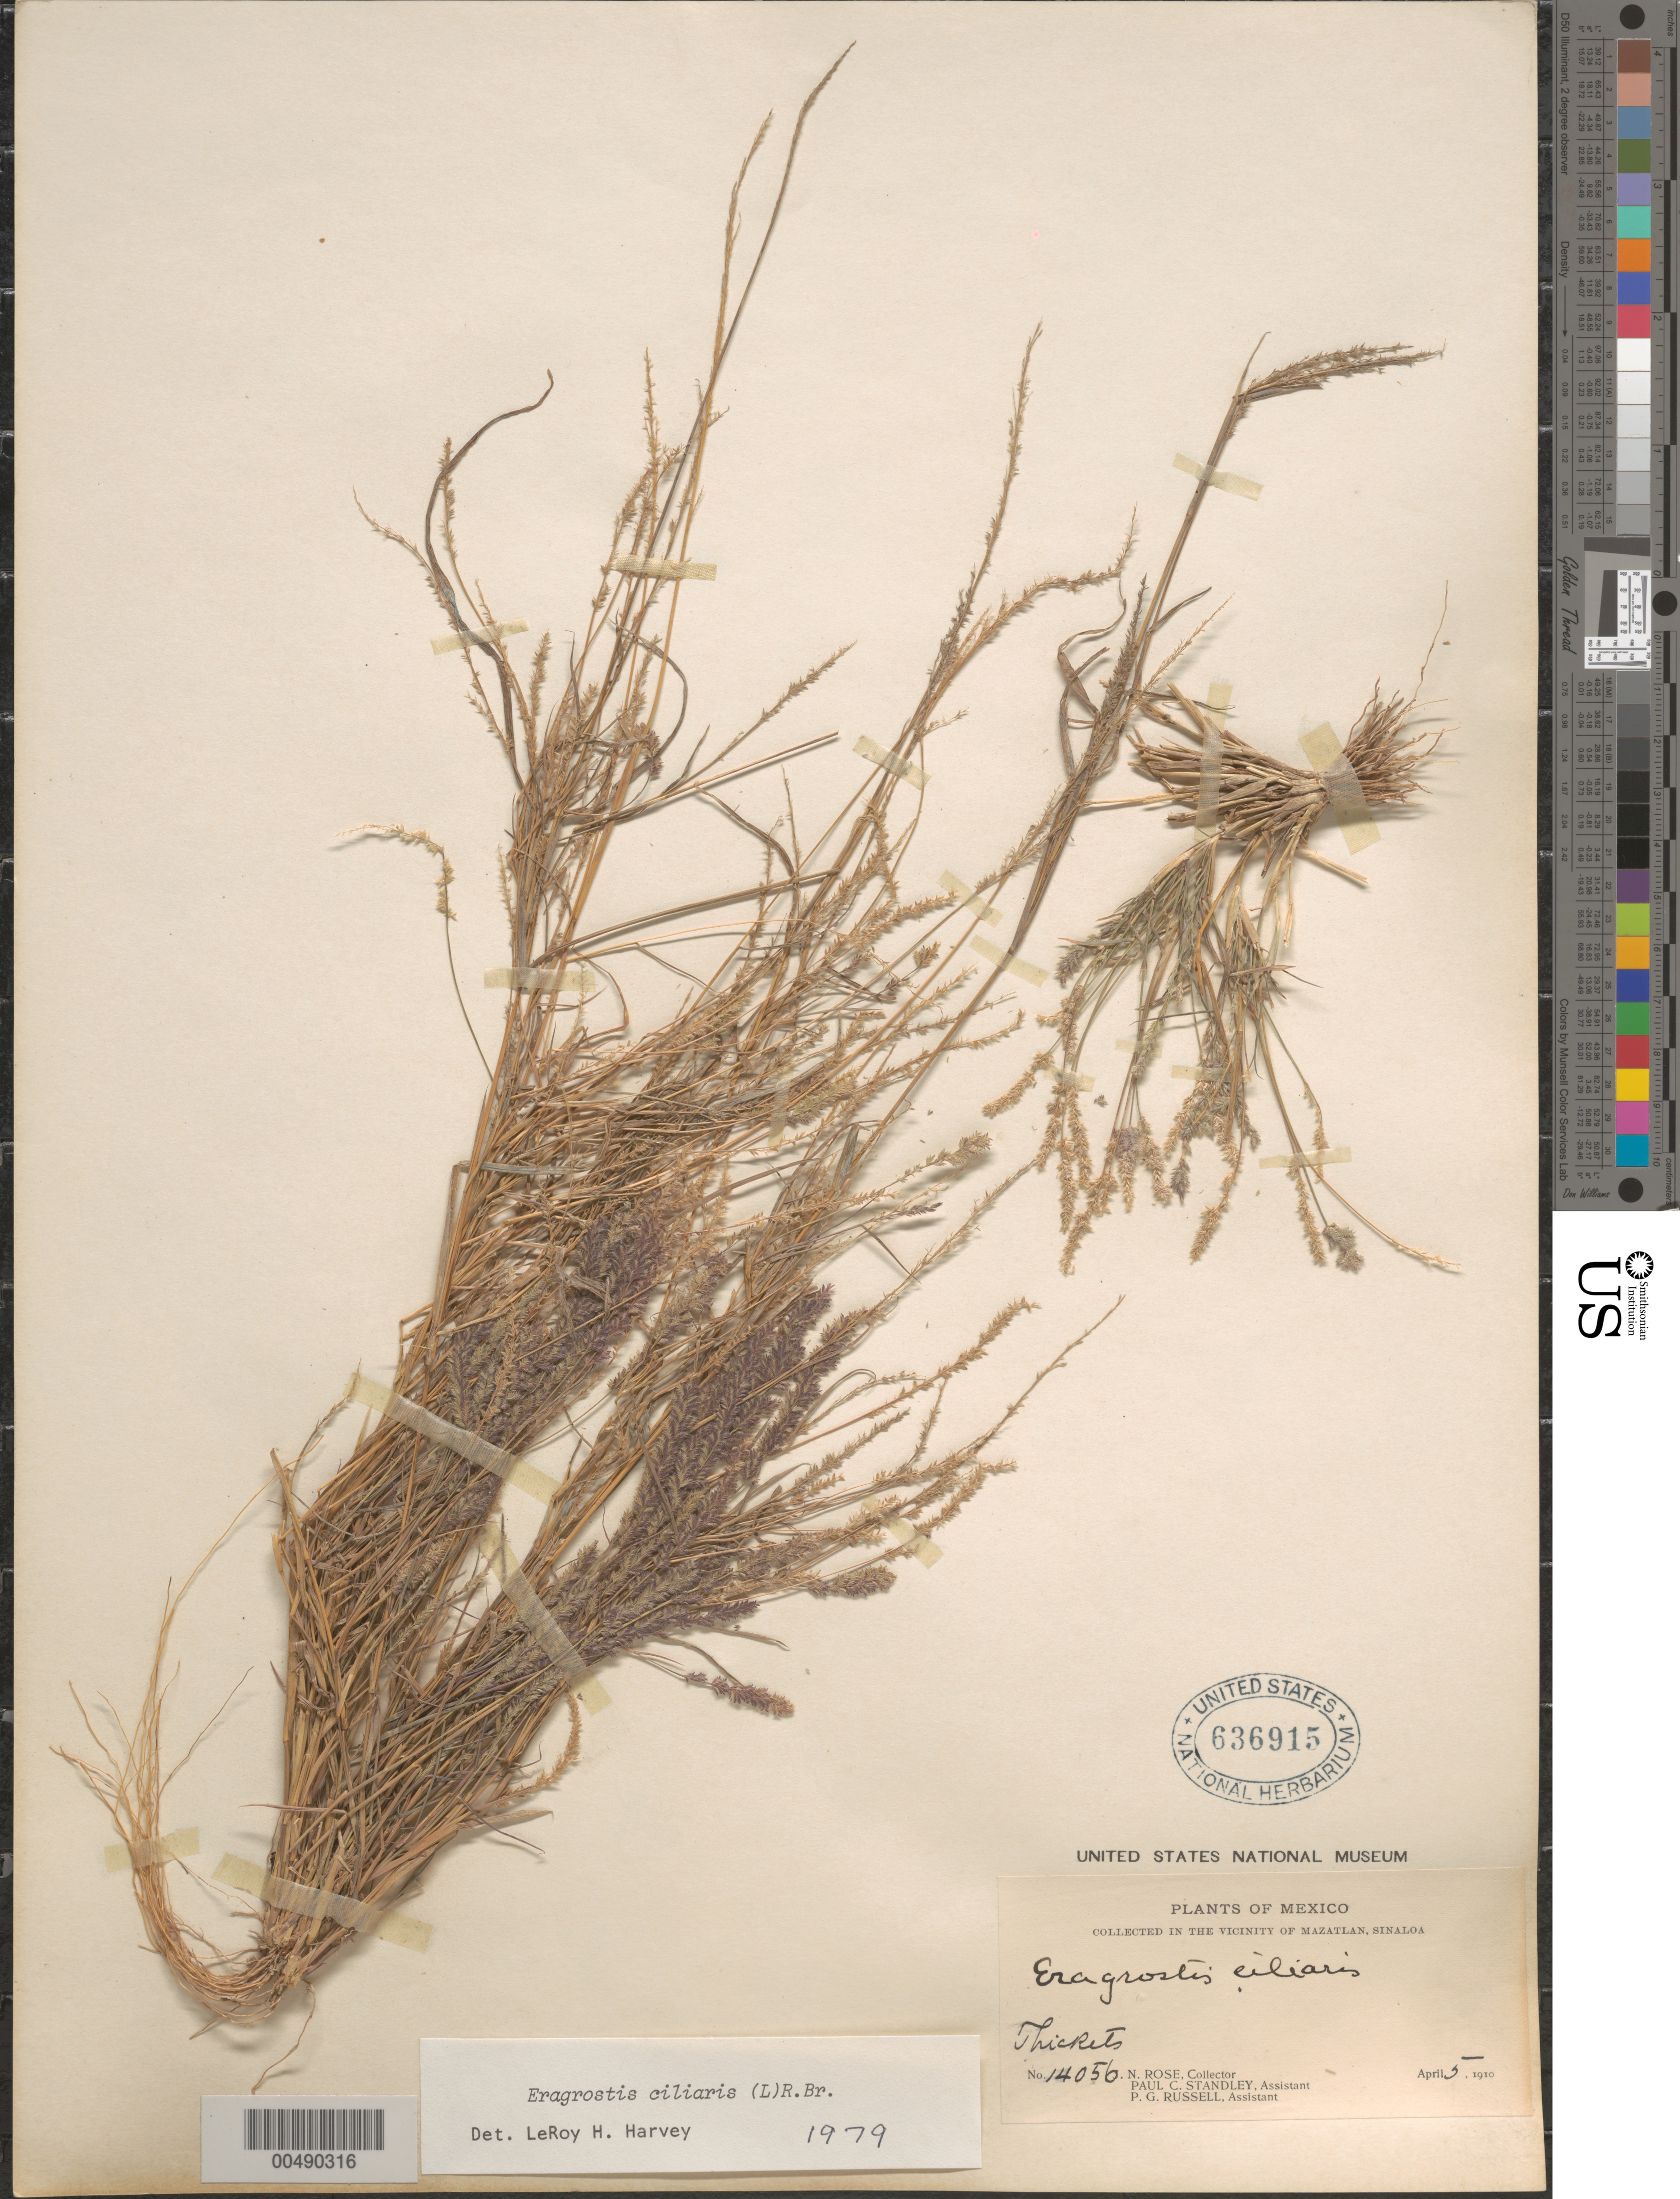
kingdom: Plantae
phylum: Tracheophyta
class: Liliopsida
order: Poales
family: Poaceae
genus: Eragrostis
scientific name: Eragrostis ciliaris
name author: (L.) R. Br.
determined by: Harvey, L. H.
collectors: J. N. Rose, P. C. Standley & P. G. Russell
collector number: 14056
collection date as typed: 5 Apr 1910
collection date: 1910-04-05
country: Mexico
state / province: Sinaloa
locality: Vicinity of Mazatlan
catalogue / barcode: US 636915